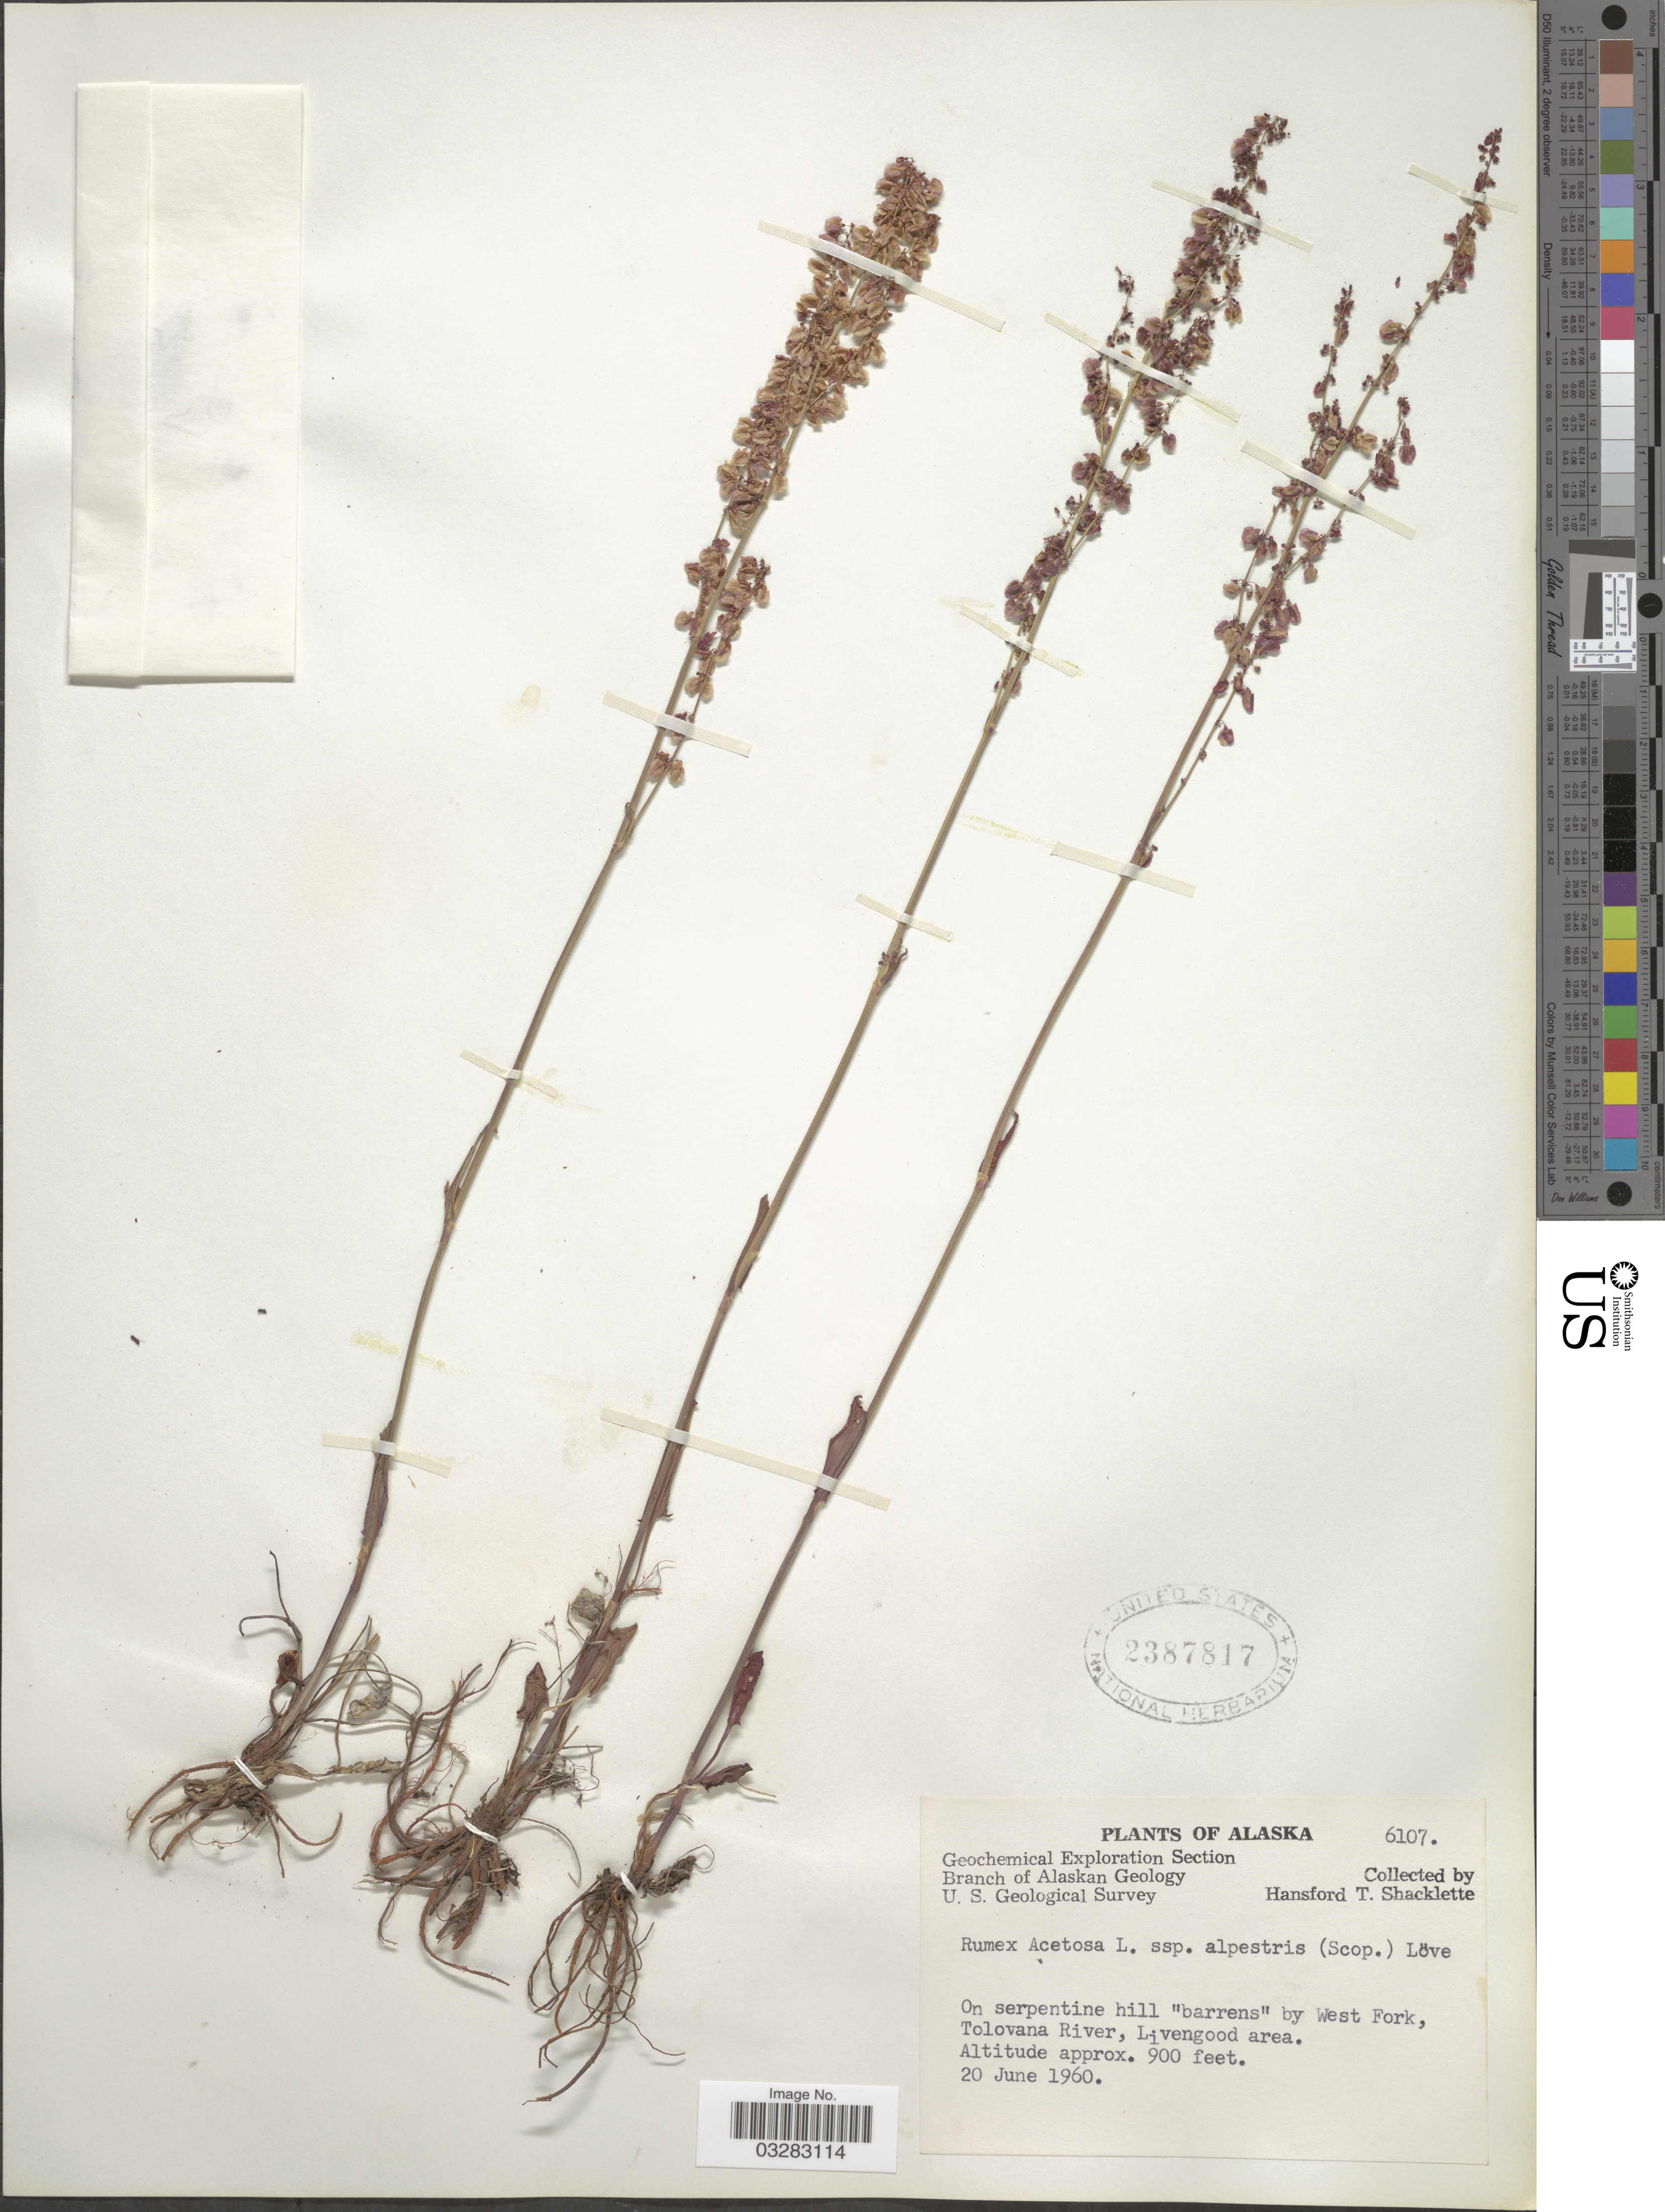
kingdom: Plantae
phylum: Tracheophyta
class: Magnoliopsida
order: Caryophyllales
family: Polygonaceae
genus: Rumex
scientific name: Rumex acetosa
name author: L.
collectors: H. Shacklette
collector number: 6107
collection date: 1960-06-20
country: United States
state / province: Alaska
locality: On serpentine hill barrens by West Fork, Tolovana River, Livengood area.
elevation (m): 274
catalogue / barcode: US 2387817